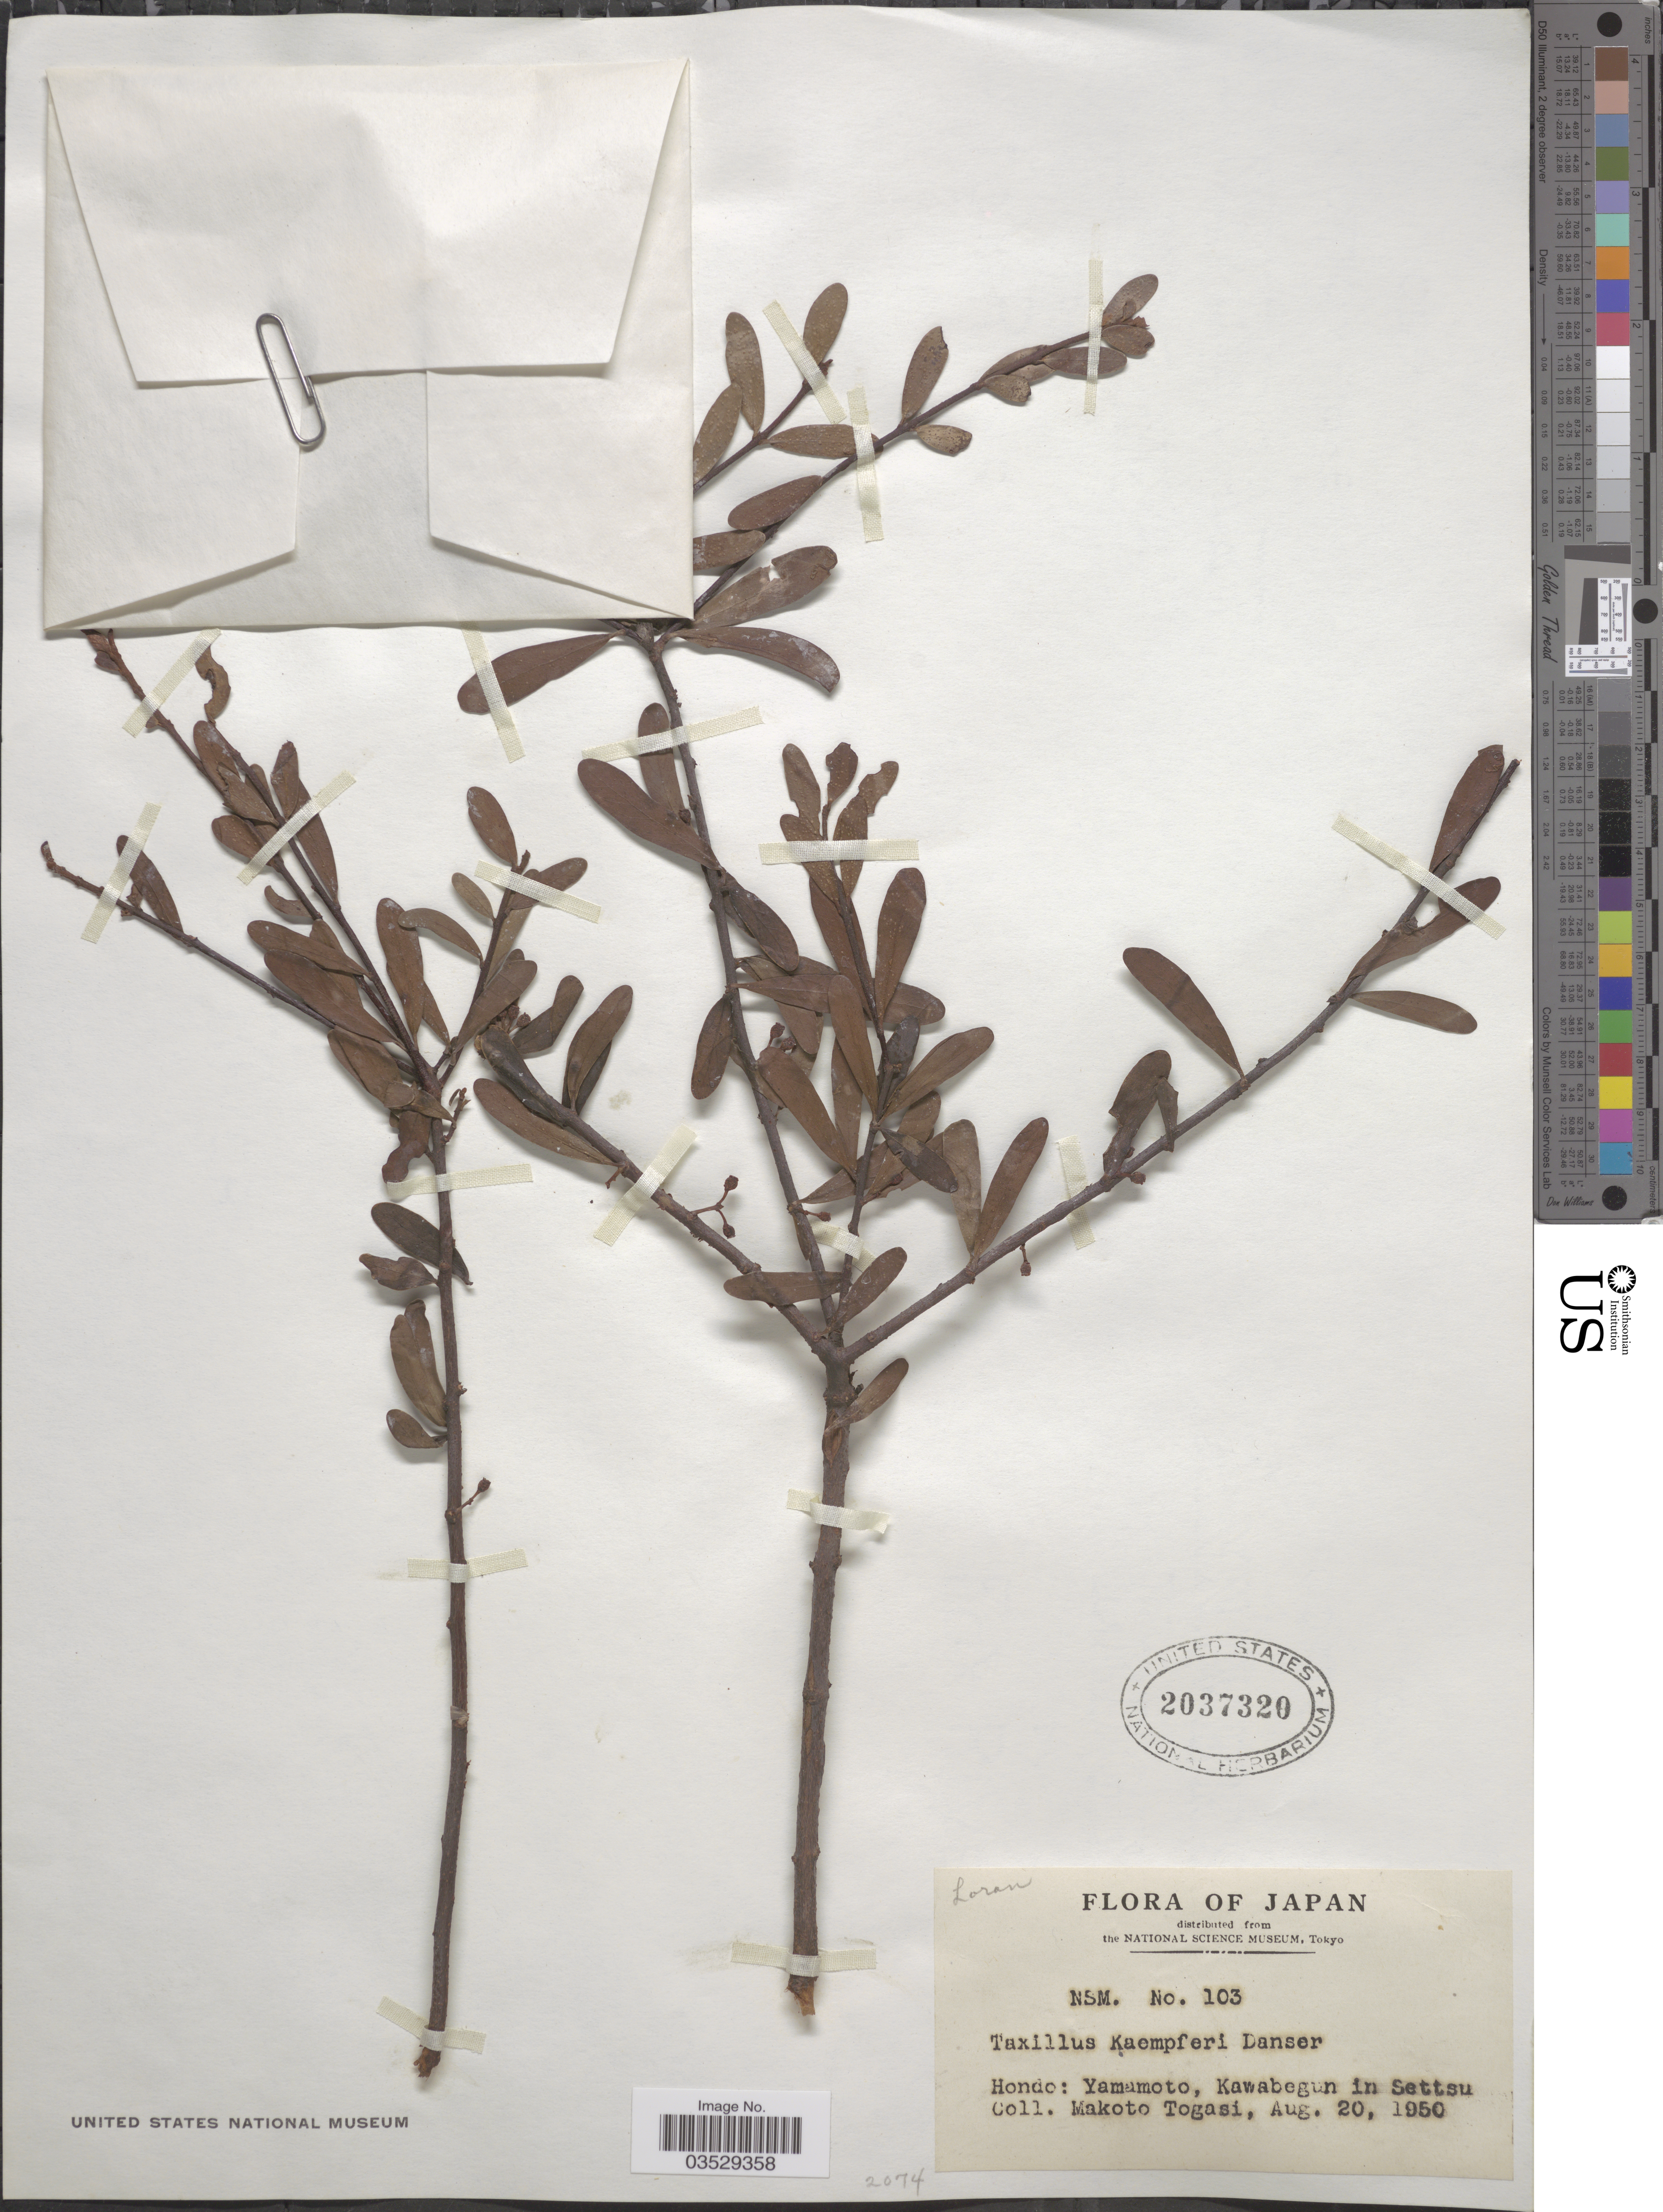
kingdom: Plantae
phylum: Tracheophyta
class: Magnoliopsida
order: Santalales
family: Loranthaceae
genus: Taxillus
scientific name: Taxillus kaempferi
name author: (DC.) Danser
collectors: M. Togasi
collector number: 103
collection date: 1950-08-20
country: Japan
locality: Hondo: Yamamoto, Kawabegun in Settsu.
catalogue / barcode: US 2037320